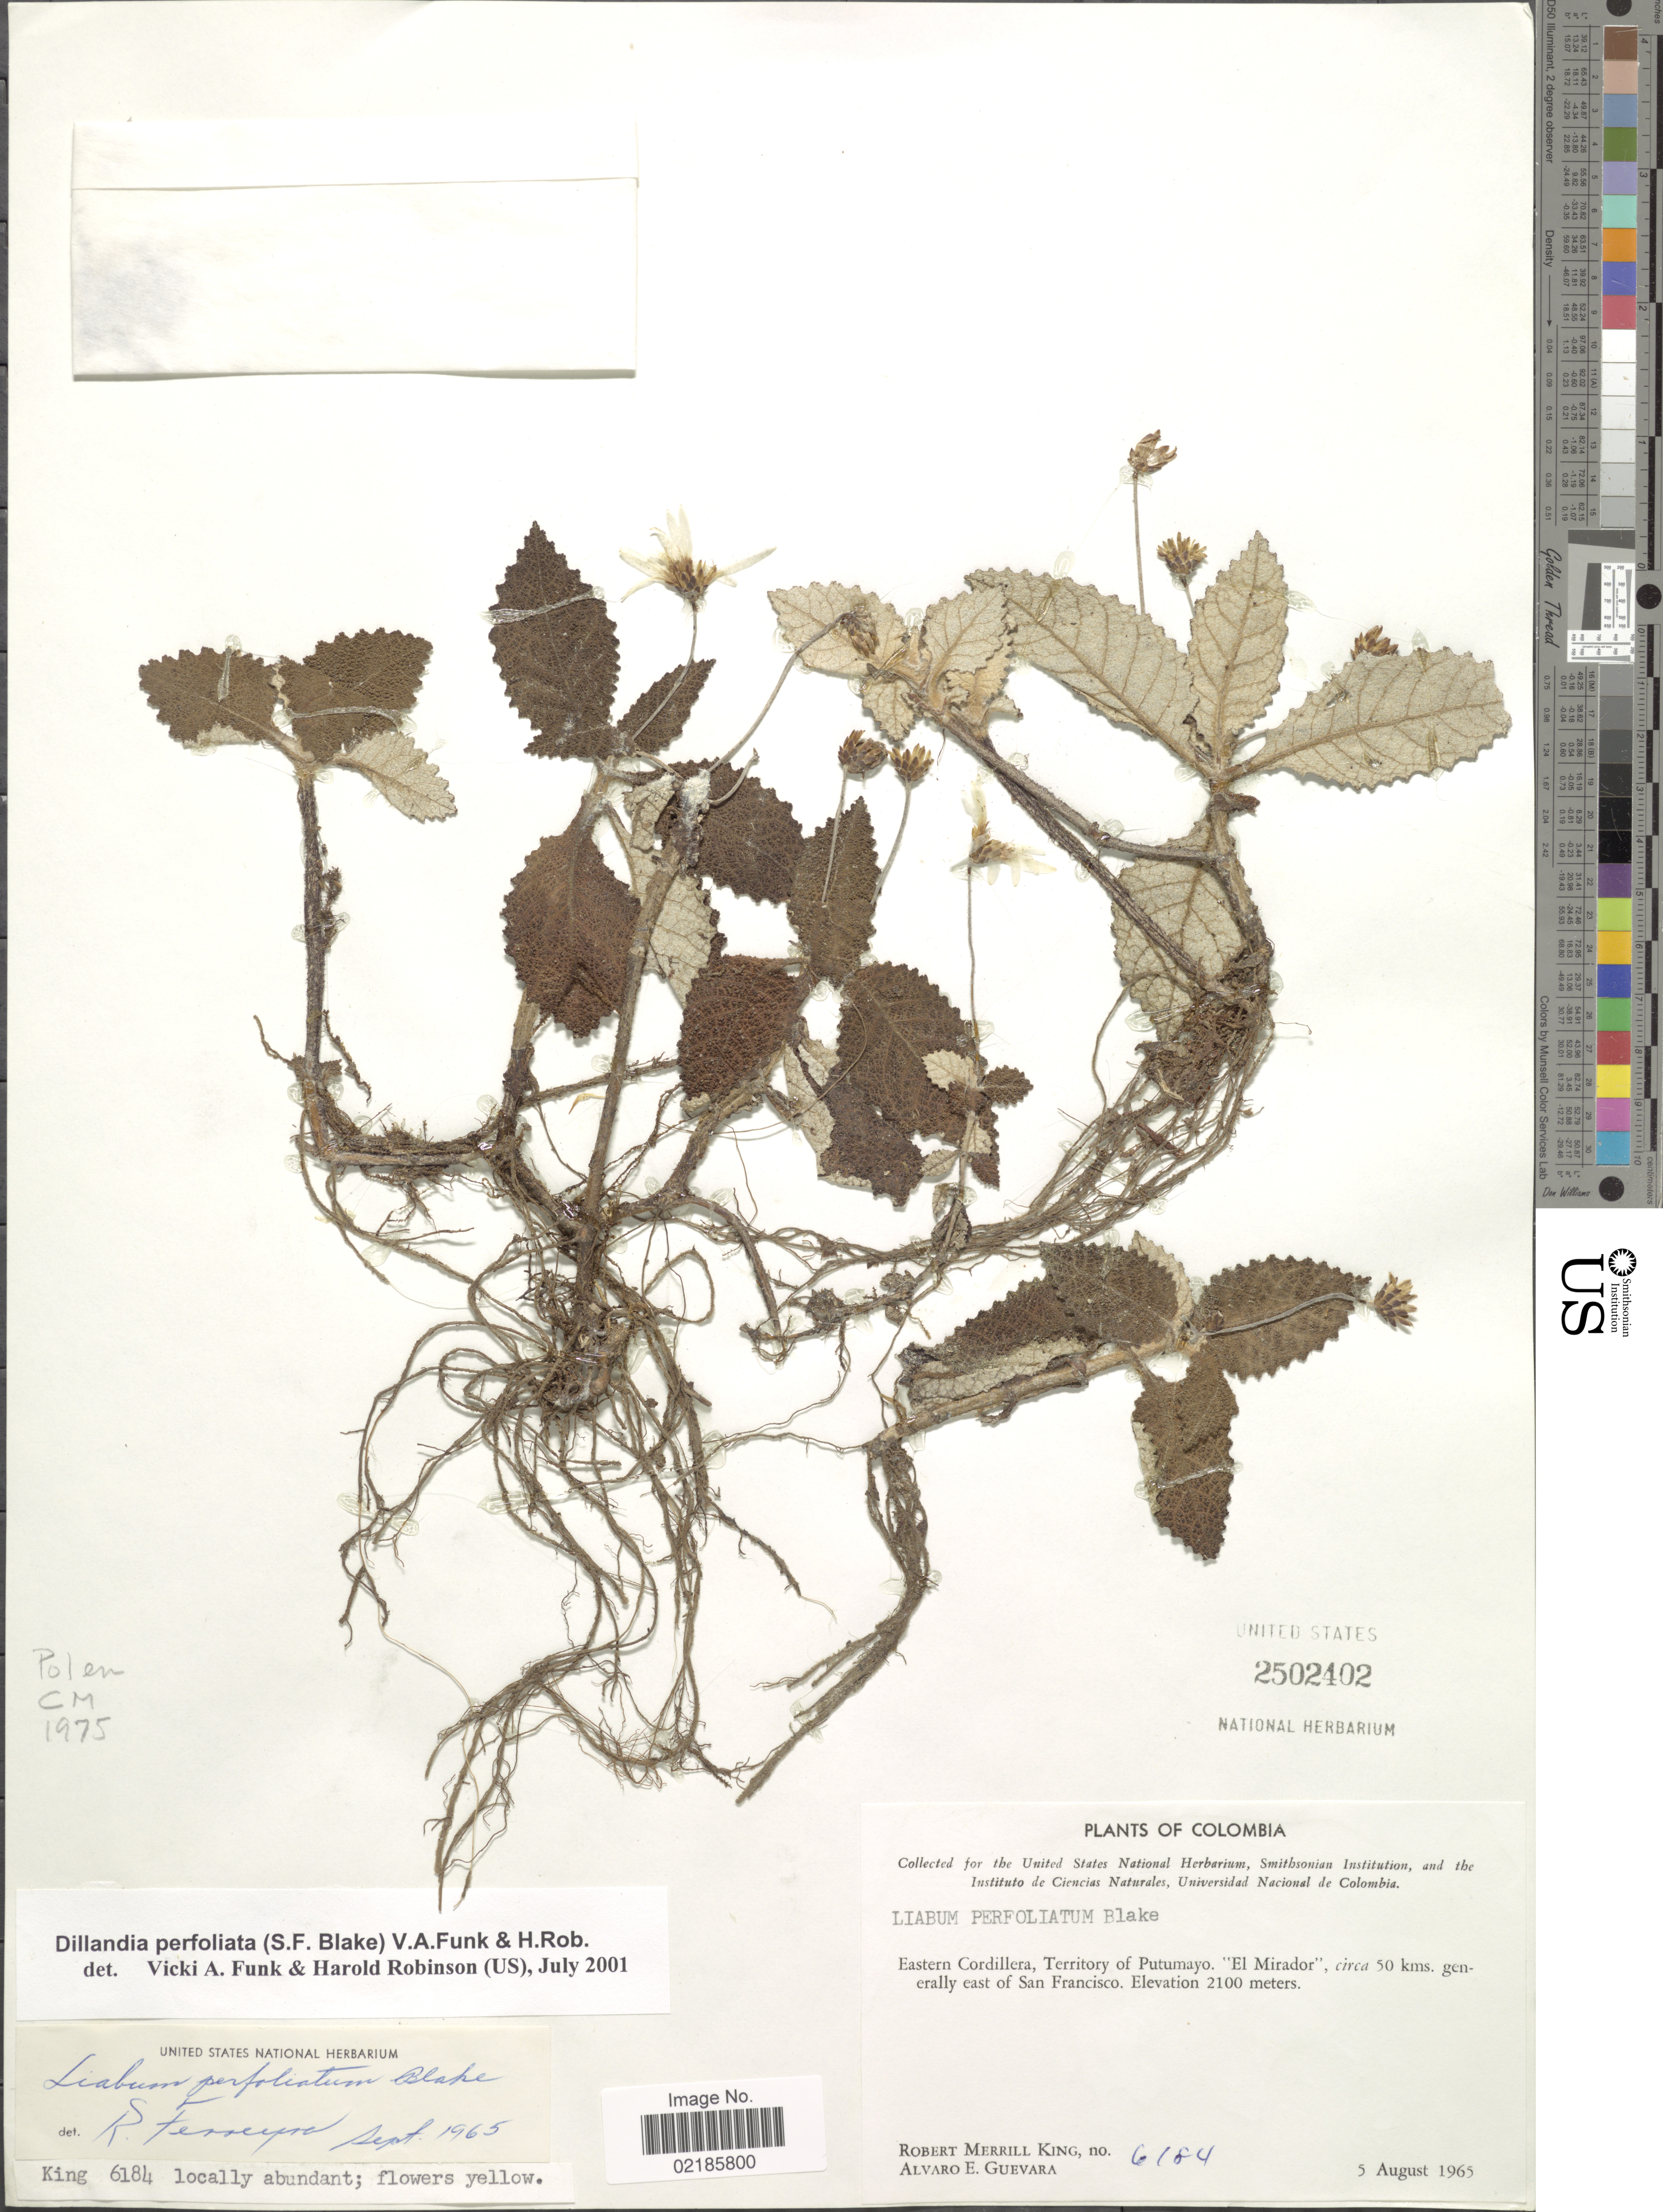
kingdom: Plantae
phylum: Tracheophyta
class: Magnoliopsida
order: Asterales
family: Asteraceae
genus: Dillandia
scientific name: Dillandia perfoliata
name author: (S.F. Blake) V.A. Funk & H. Rob.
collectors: R. M. King & A. E. Guevara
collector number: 6184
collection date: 1965-08-05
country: Colombia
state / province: Putumayo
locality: Eastern Cordillera, "El Mirador", circa 50 kms. generally east of San Francisco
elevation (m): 2100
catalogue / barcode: US 2502402